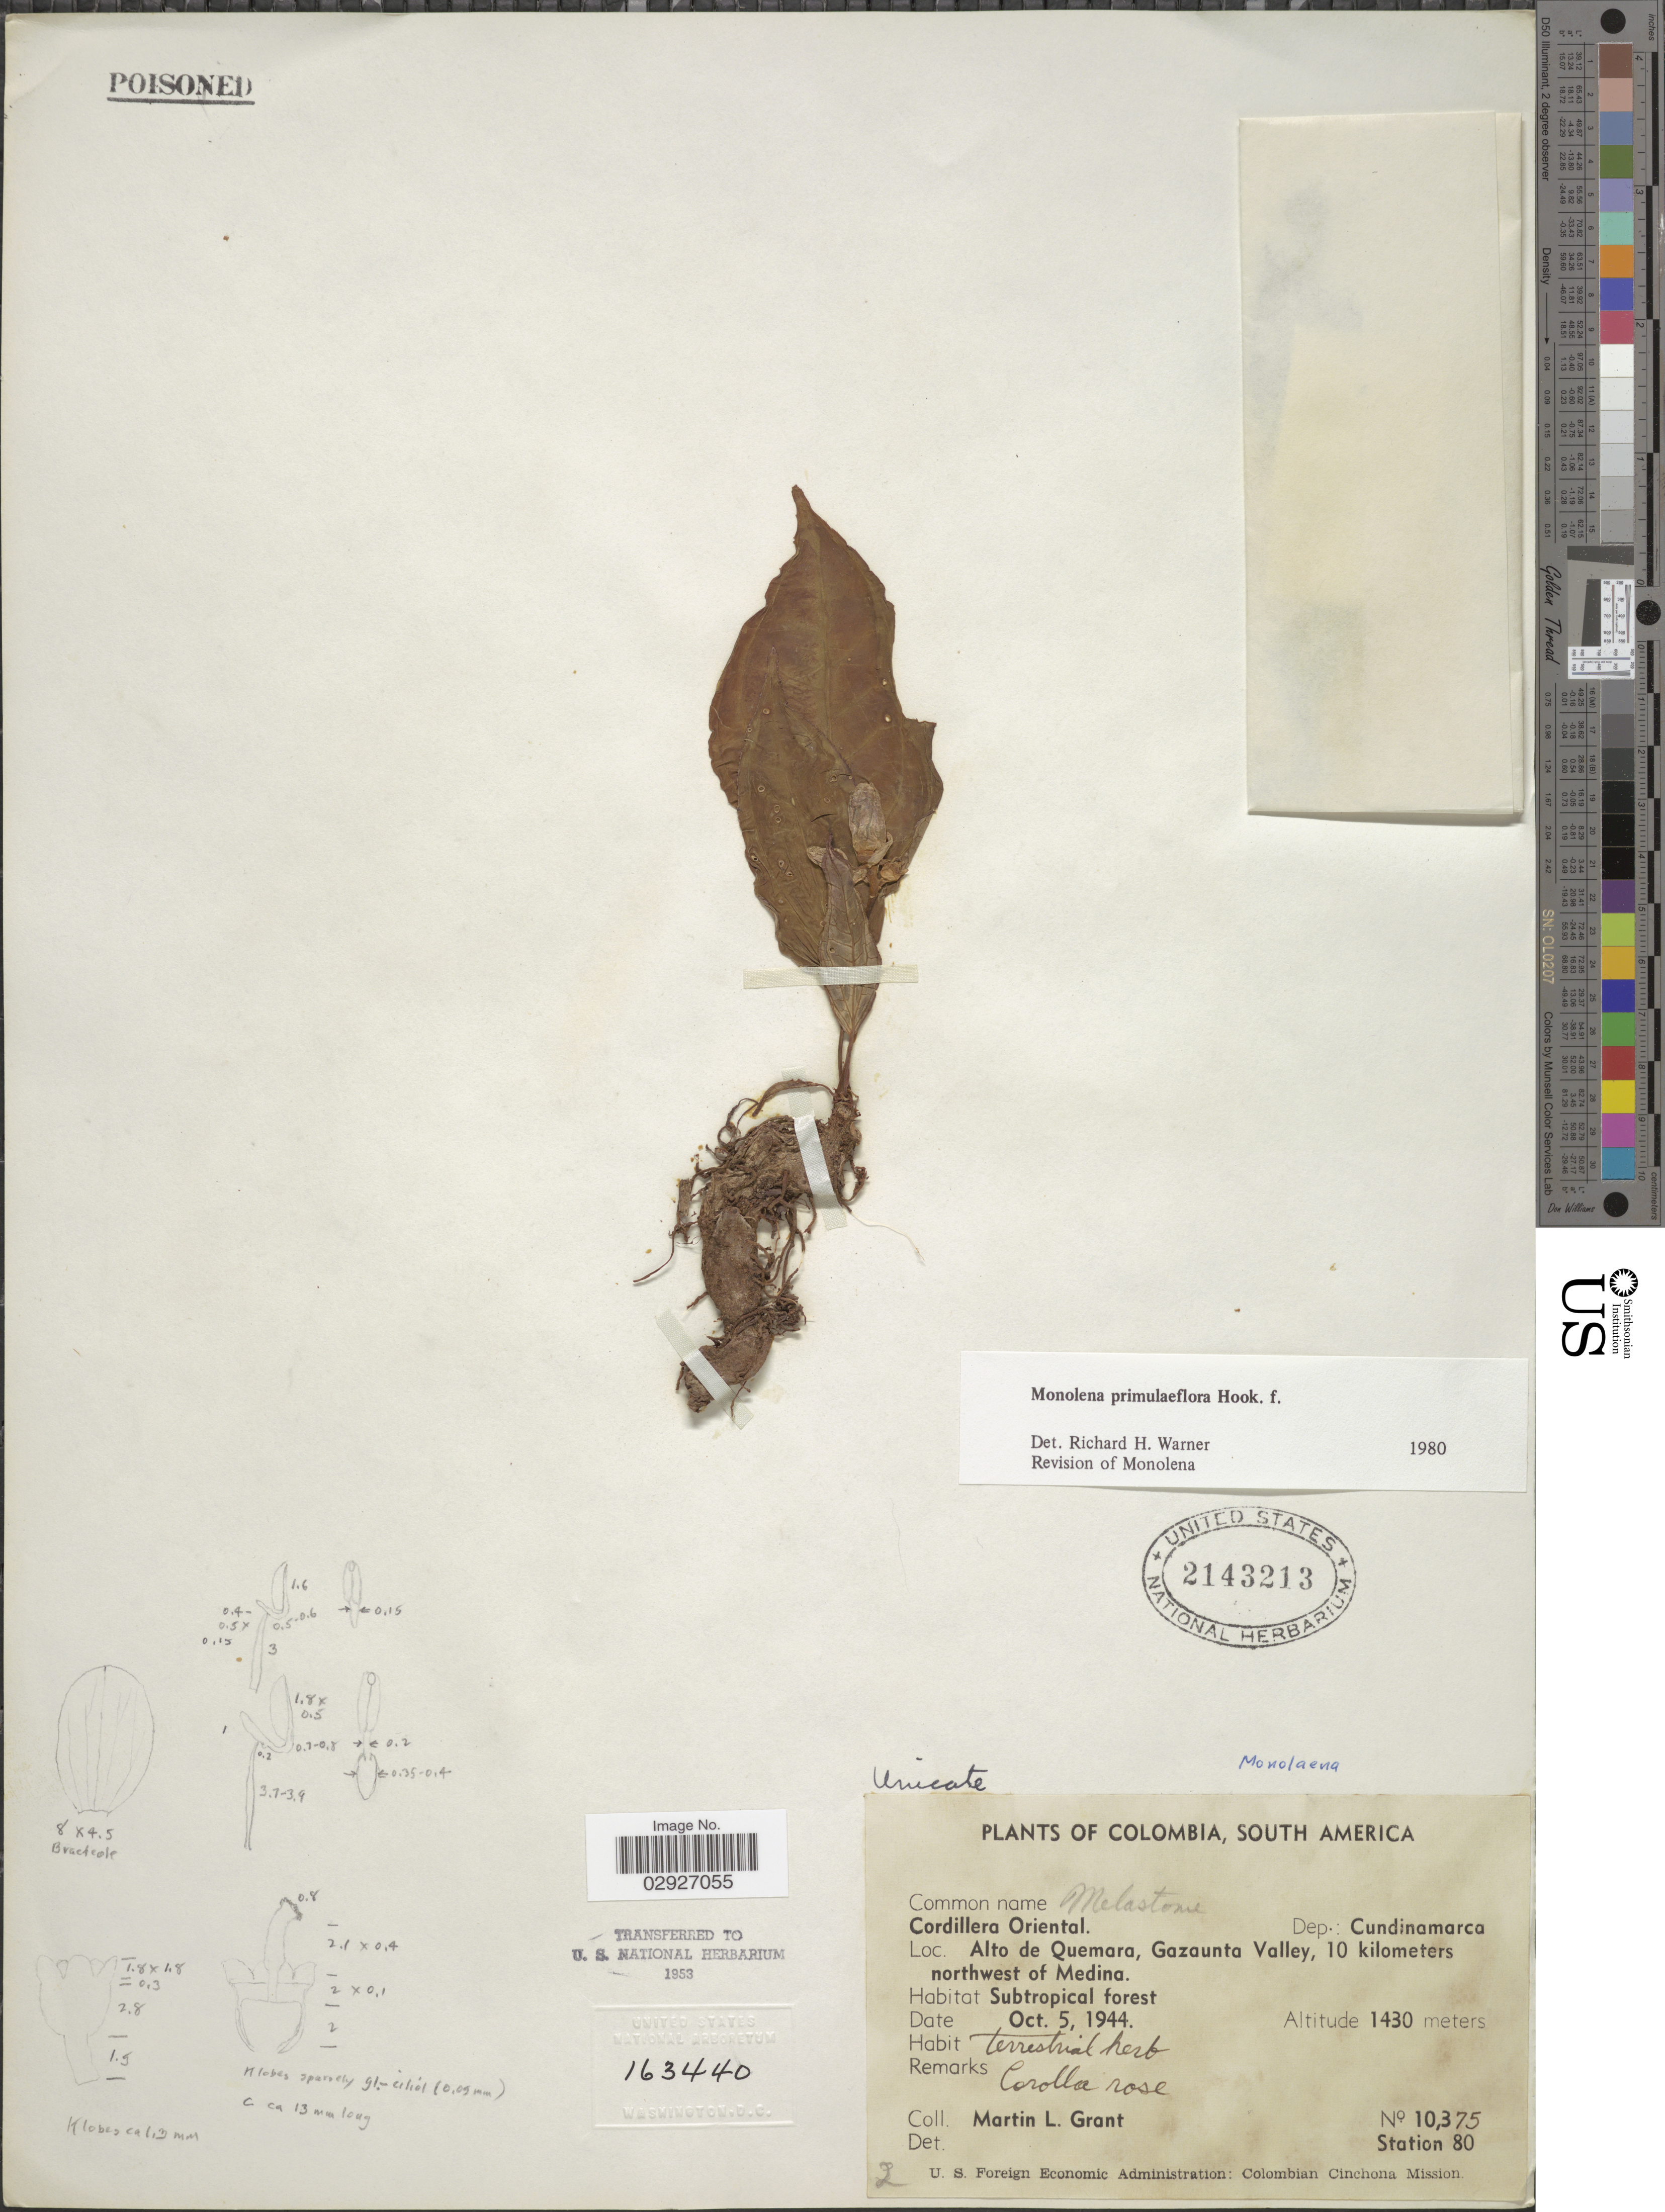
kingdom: Plantae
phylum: Tracheophyta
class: Magnoliopsida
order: Myrtales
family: Melastomataceae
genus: Monolena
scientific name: Monolena primuliflora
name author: Hook. f.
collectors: M. L. Grant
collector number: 10375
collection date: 1944-10-05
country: Colombia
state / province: Cundinamarca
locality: Cordillera Oriental, Dep. Cundinamarca, Alto de Quemara, Gazaunta Valley, 10 kilometers northwest of Medina.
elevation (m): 1430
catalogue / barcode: US 2143213